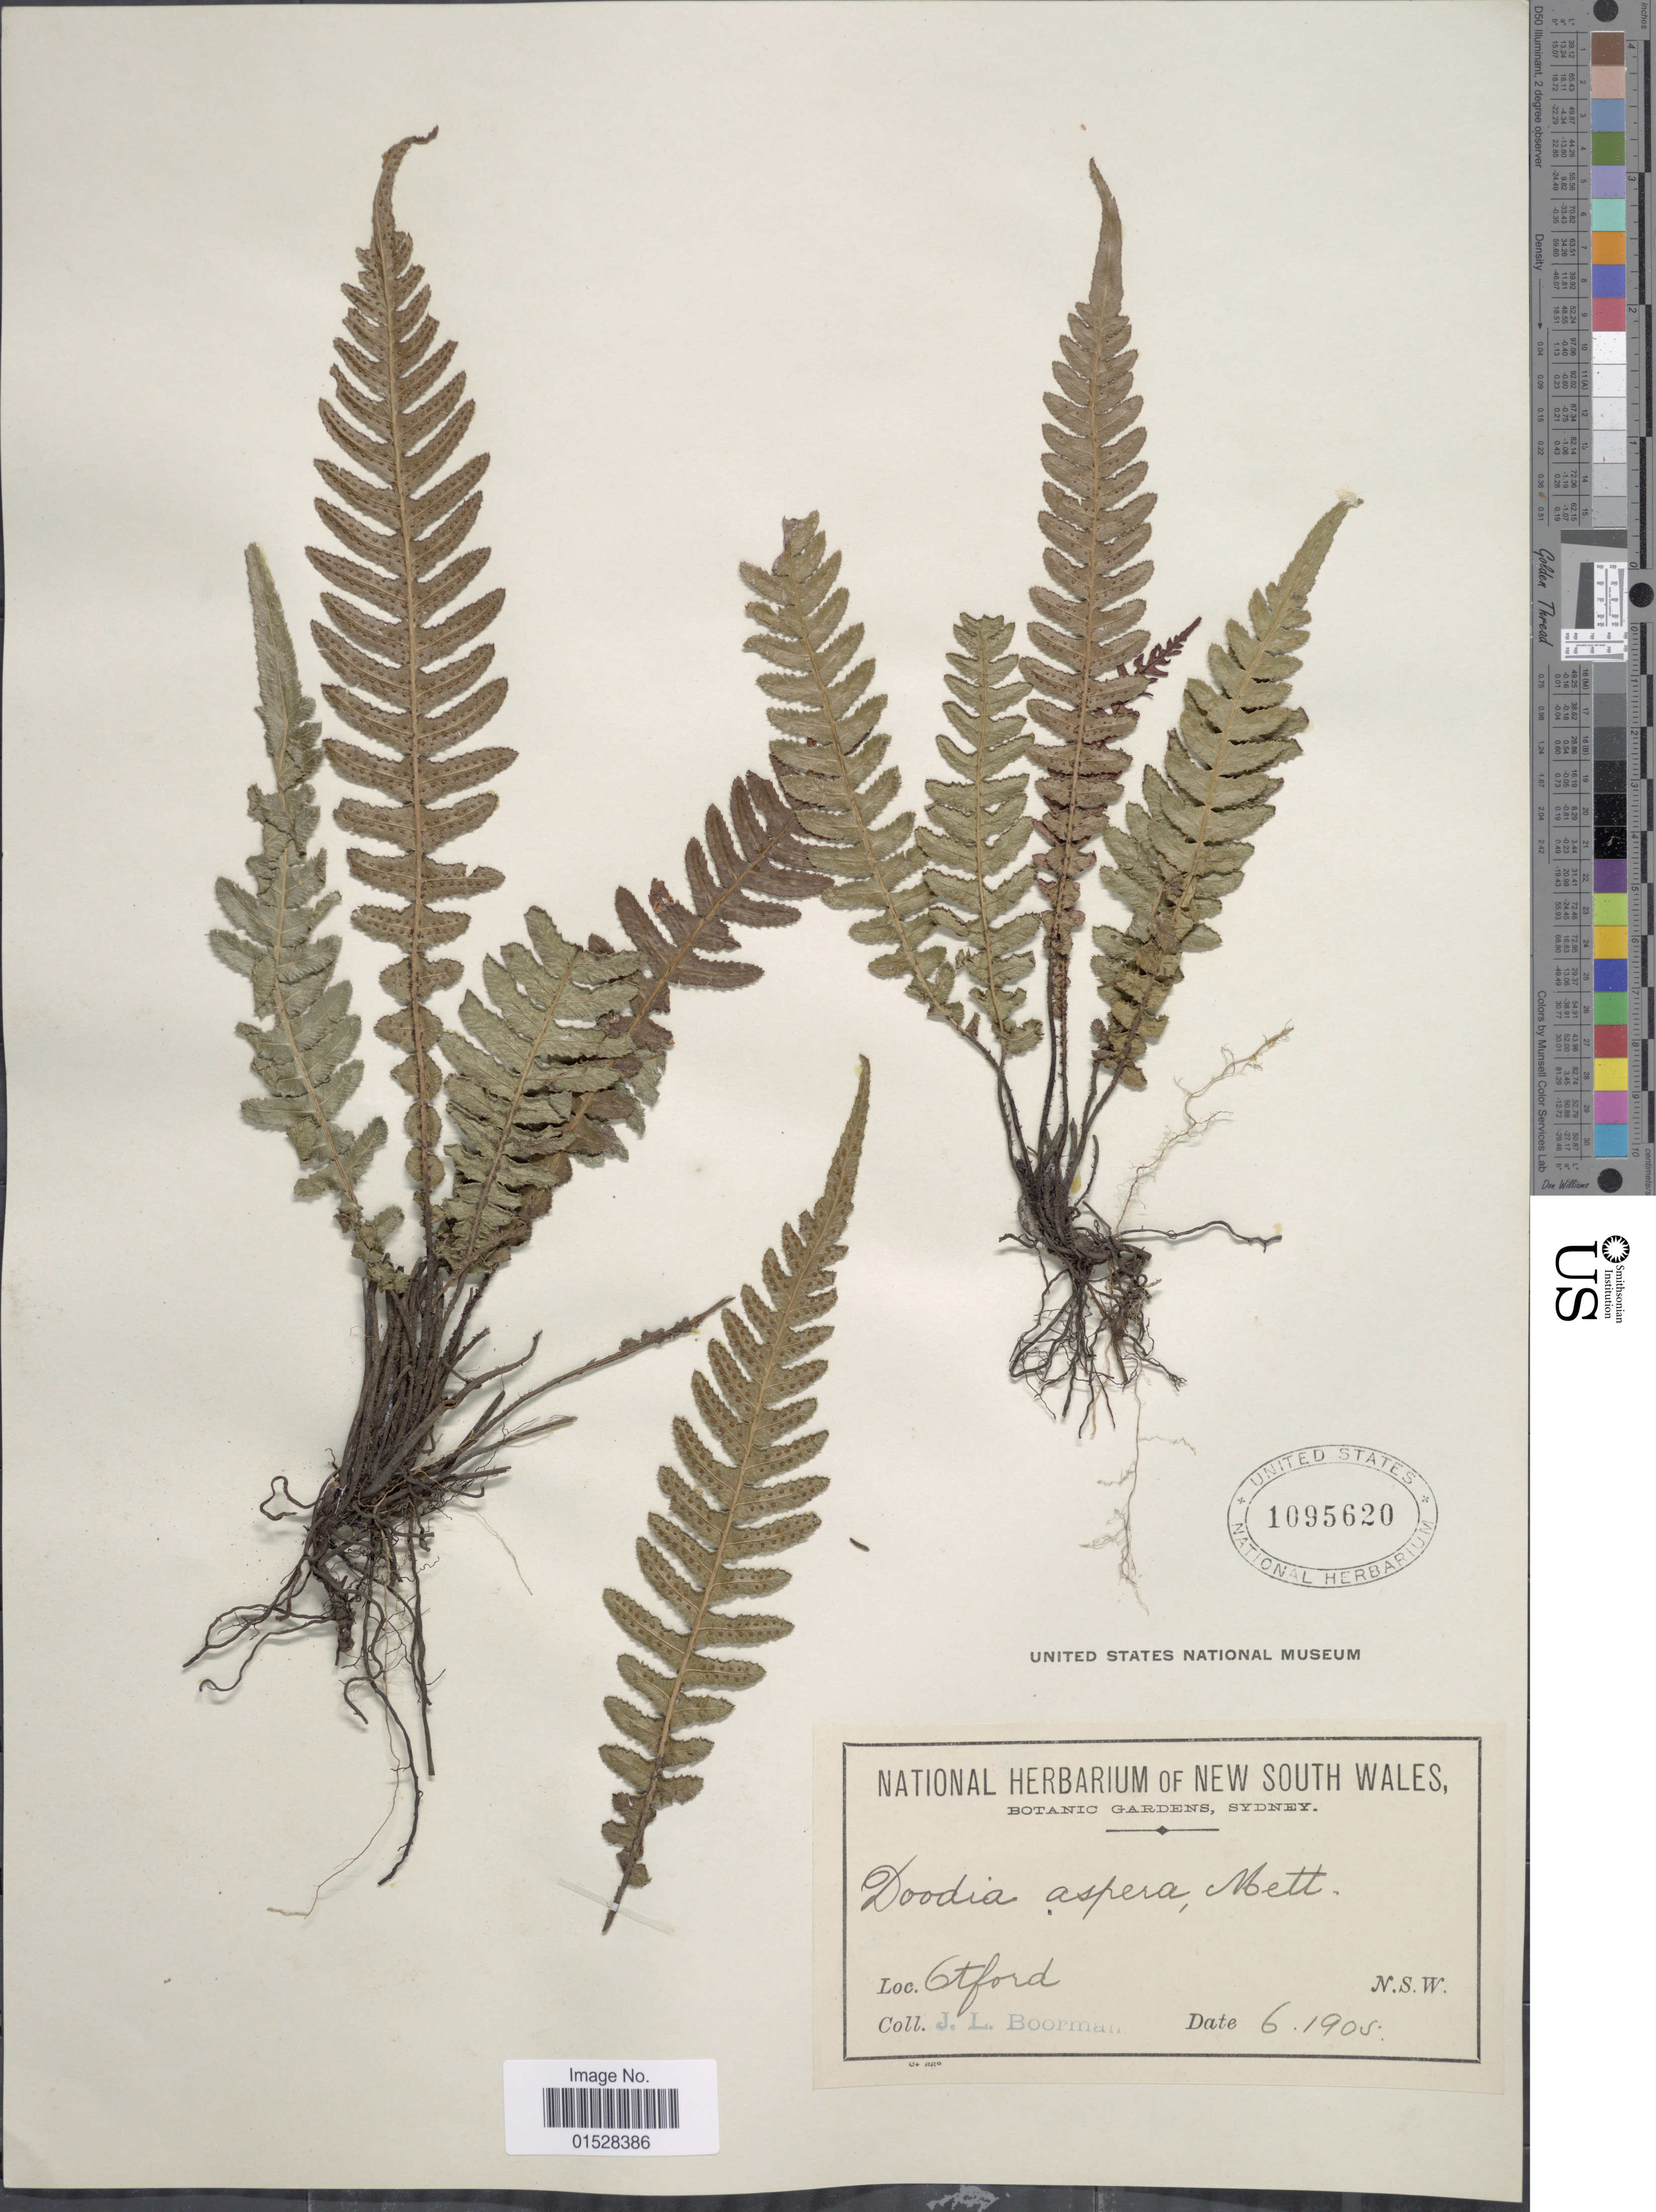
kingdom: Plantae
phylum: Tracheophyta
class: Polypodiopsida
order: Polypodiales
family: Blechnaceae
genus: Blechnum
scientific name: Blechnum neohollandicum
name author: Christenh.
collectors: J. Boorman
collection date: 1905-06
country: Australia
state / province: New South Wales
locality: Otford.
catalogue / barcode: US 1095620